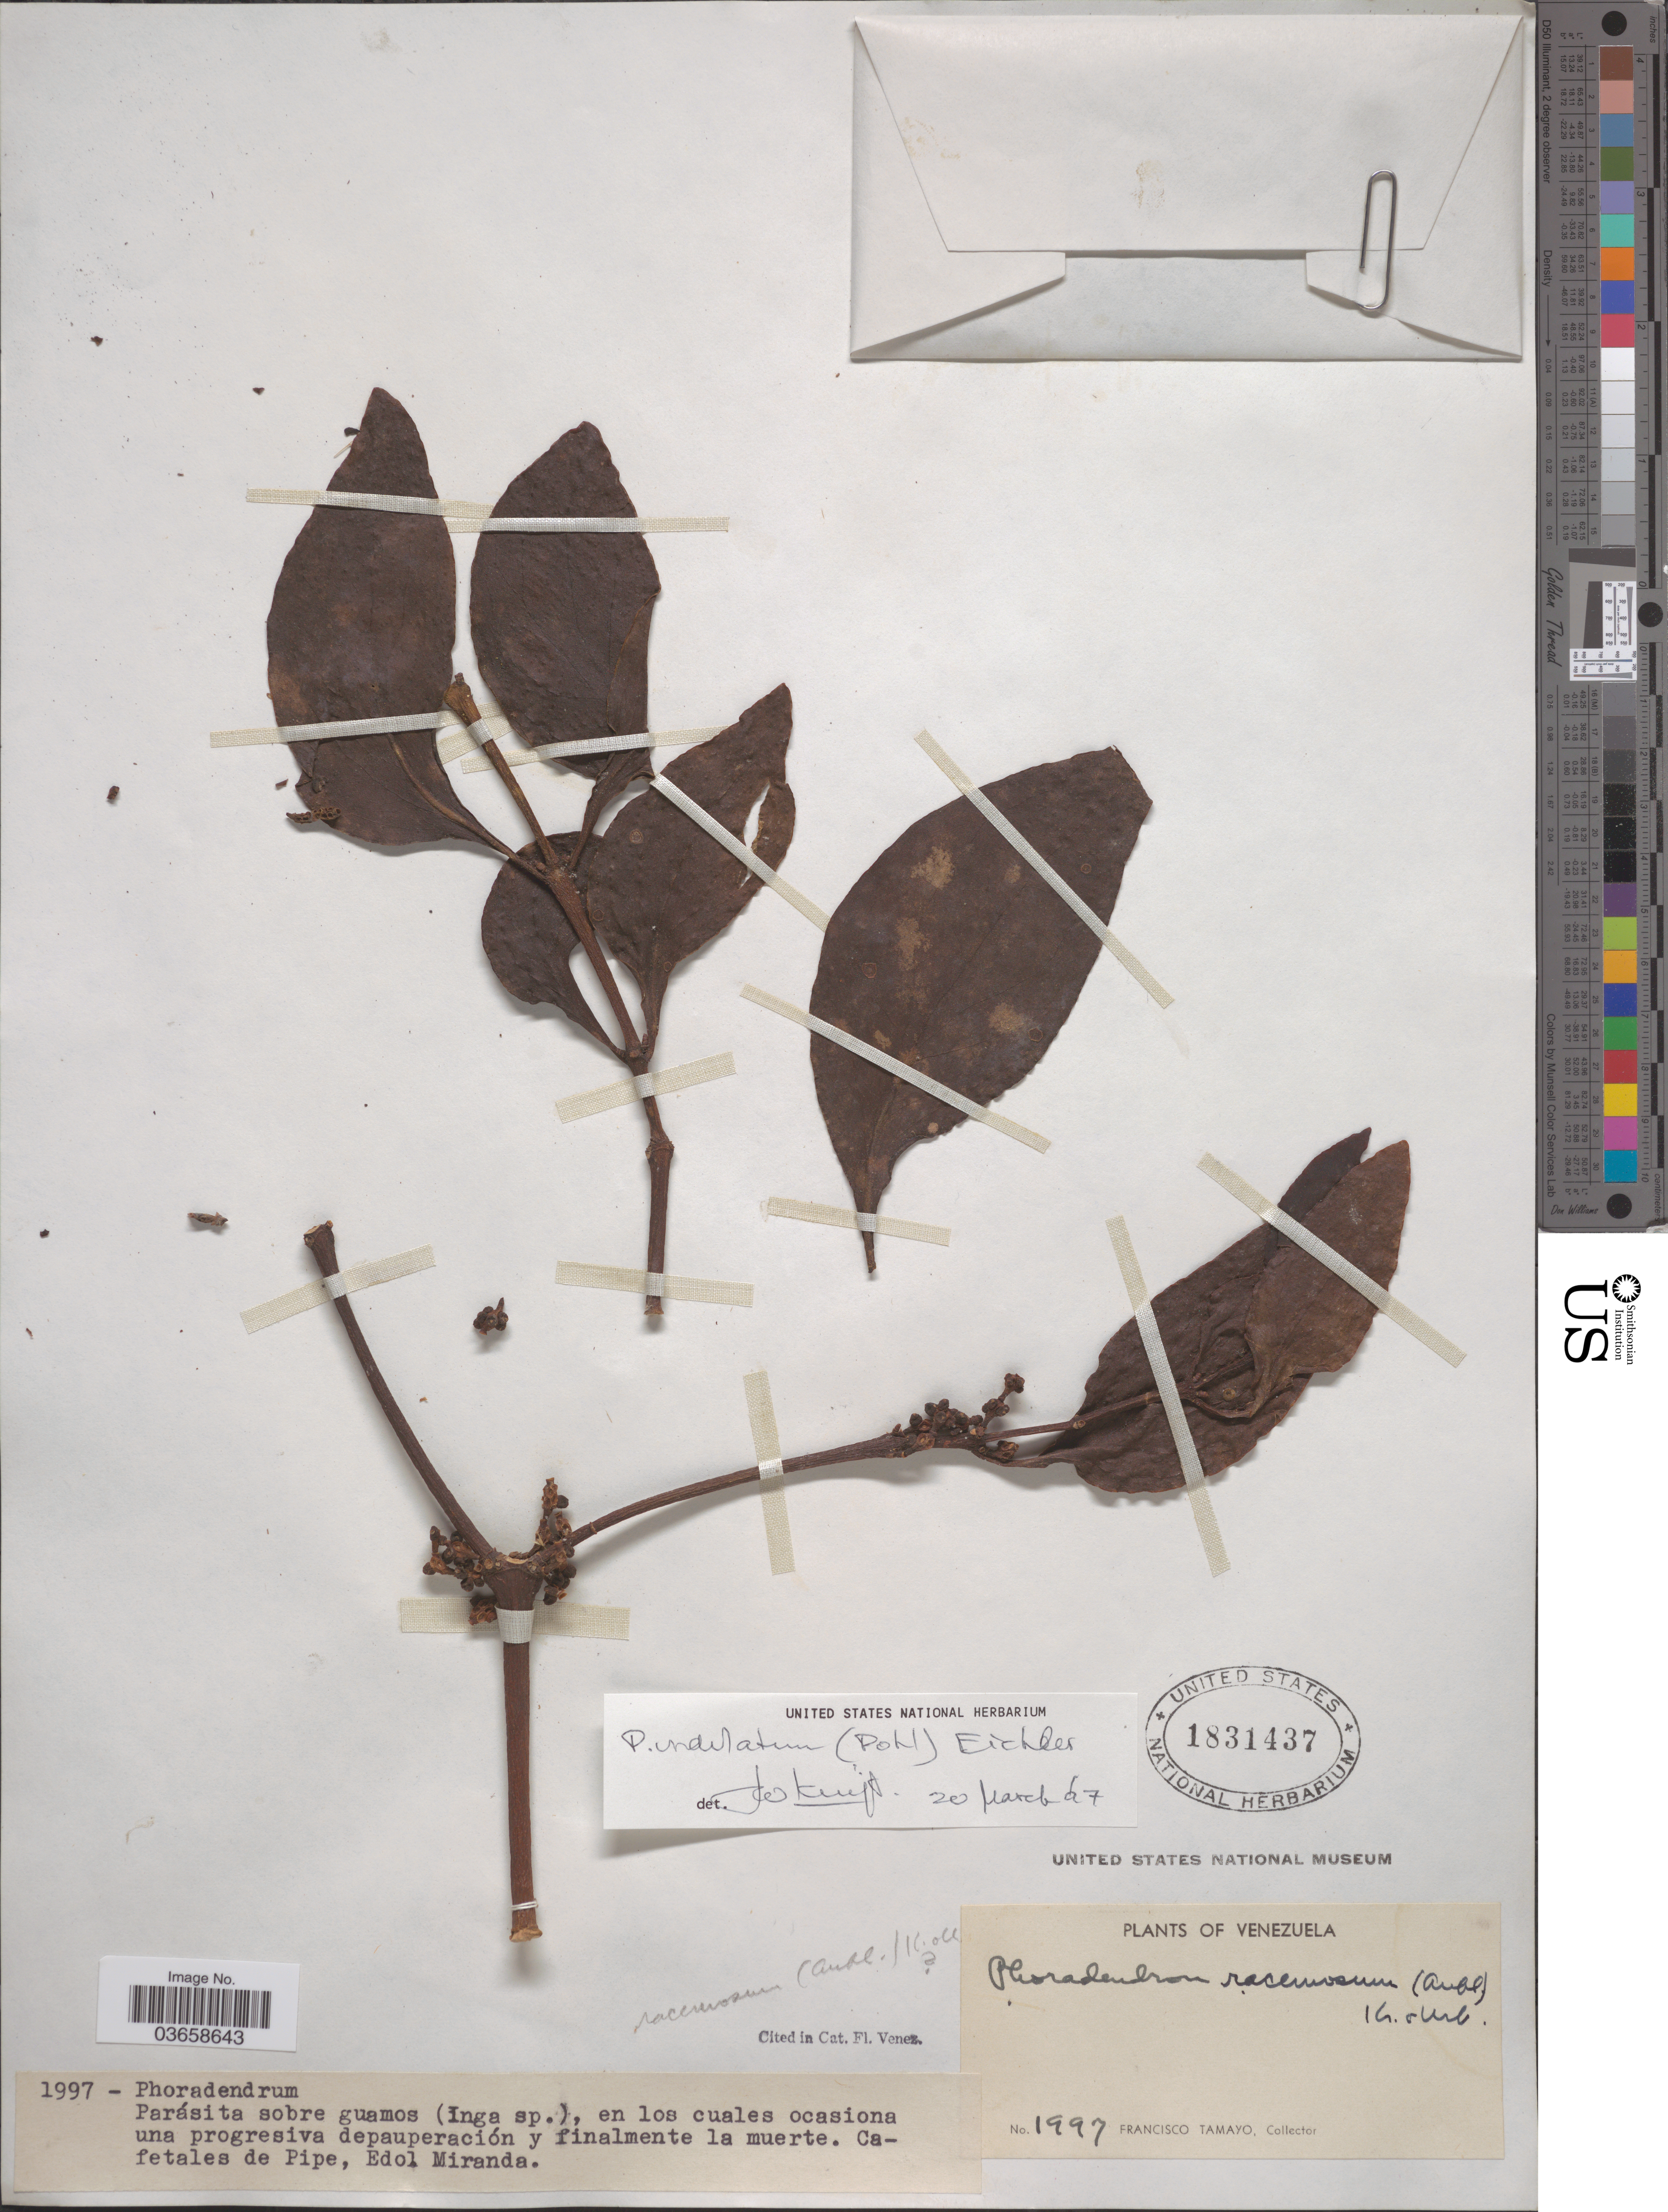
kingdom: Plantae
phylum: Tracheophyta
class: Magnoliopsida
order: Santalales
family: Viscaceae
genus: Phoradendron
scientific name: Phoradendron undulatum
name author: (Pohl ex DC.) Eichler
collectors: F. Tamayo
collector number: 1997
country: Venezuela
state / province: Miranda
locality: Cafetales de Pipe.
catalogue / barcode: US 1831437